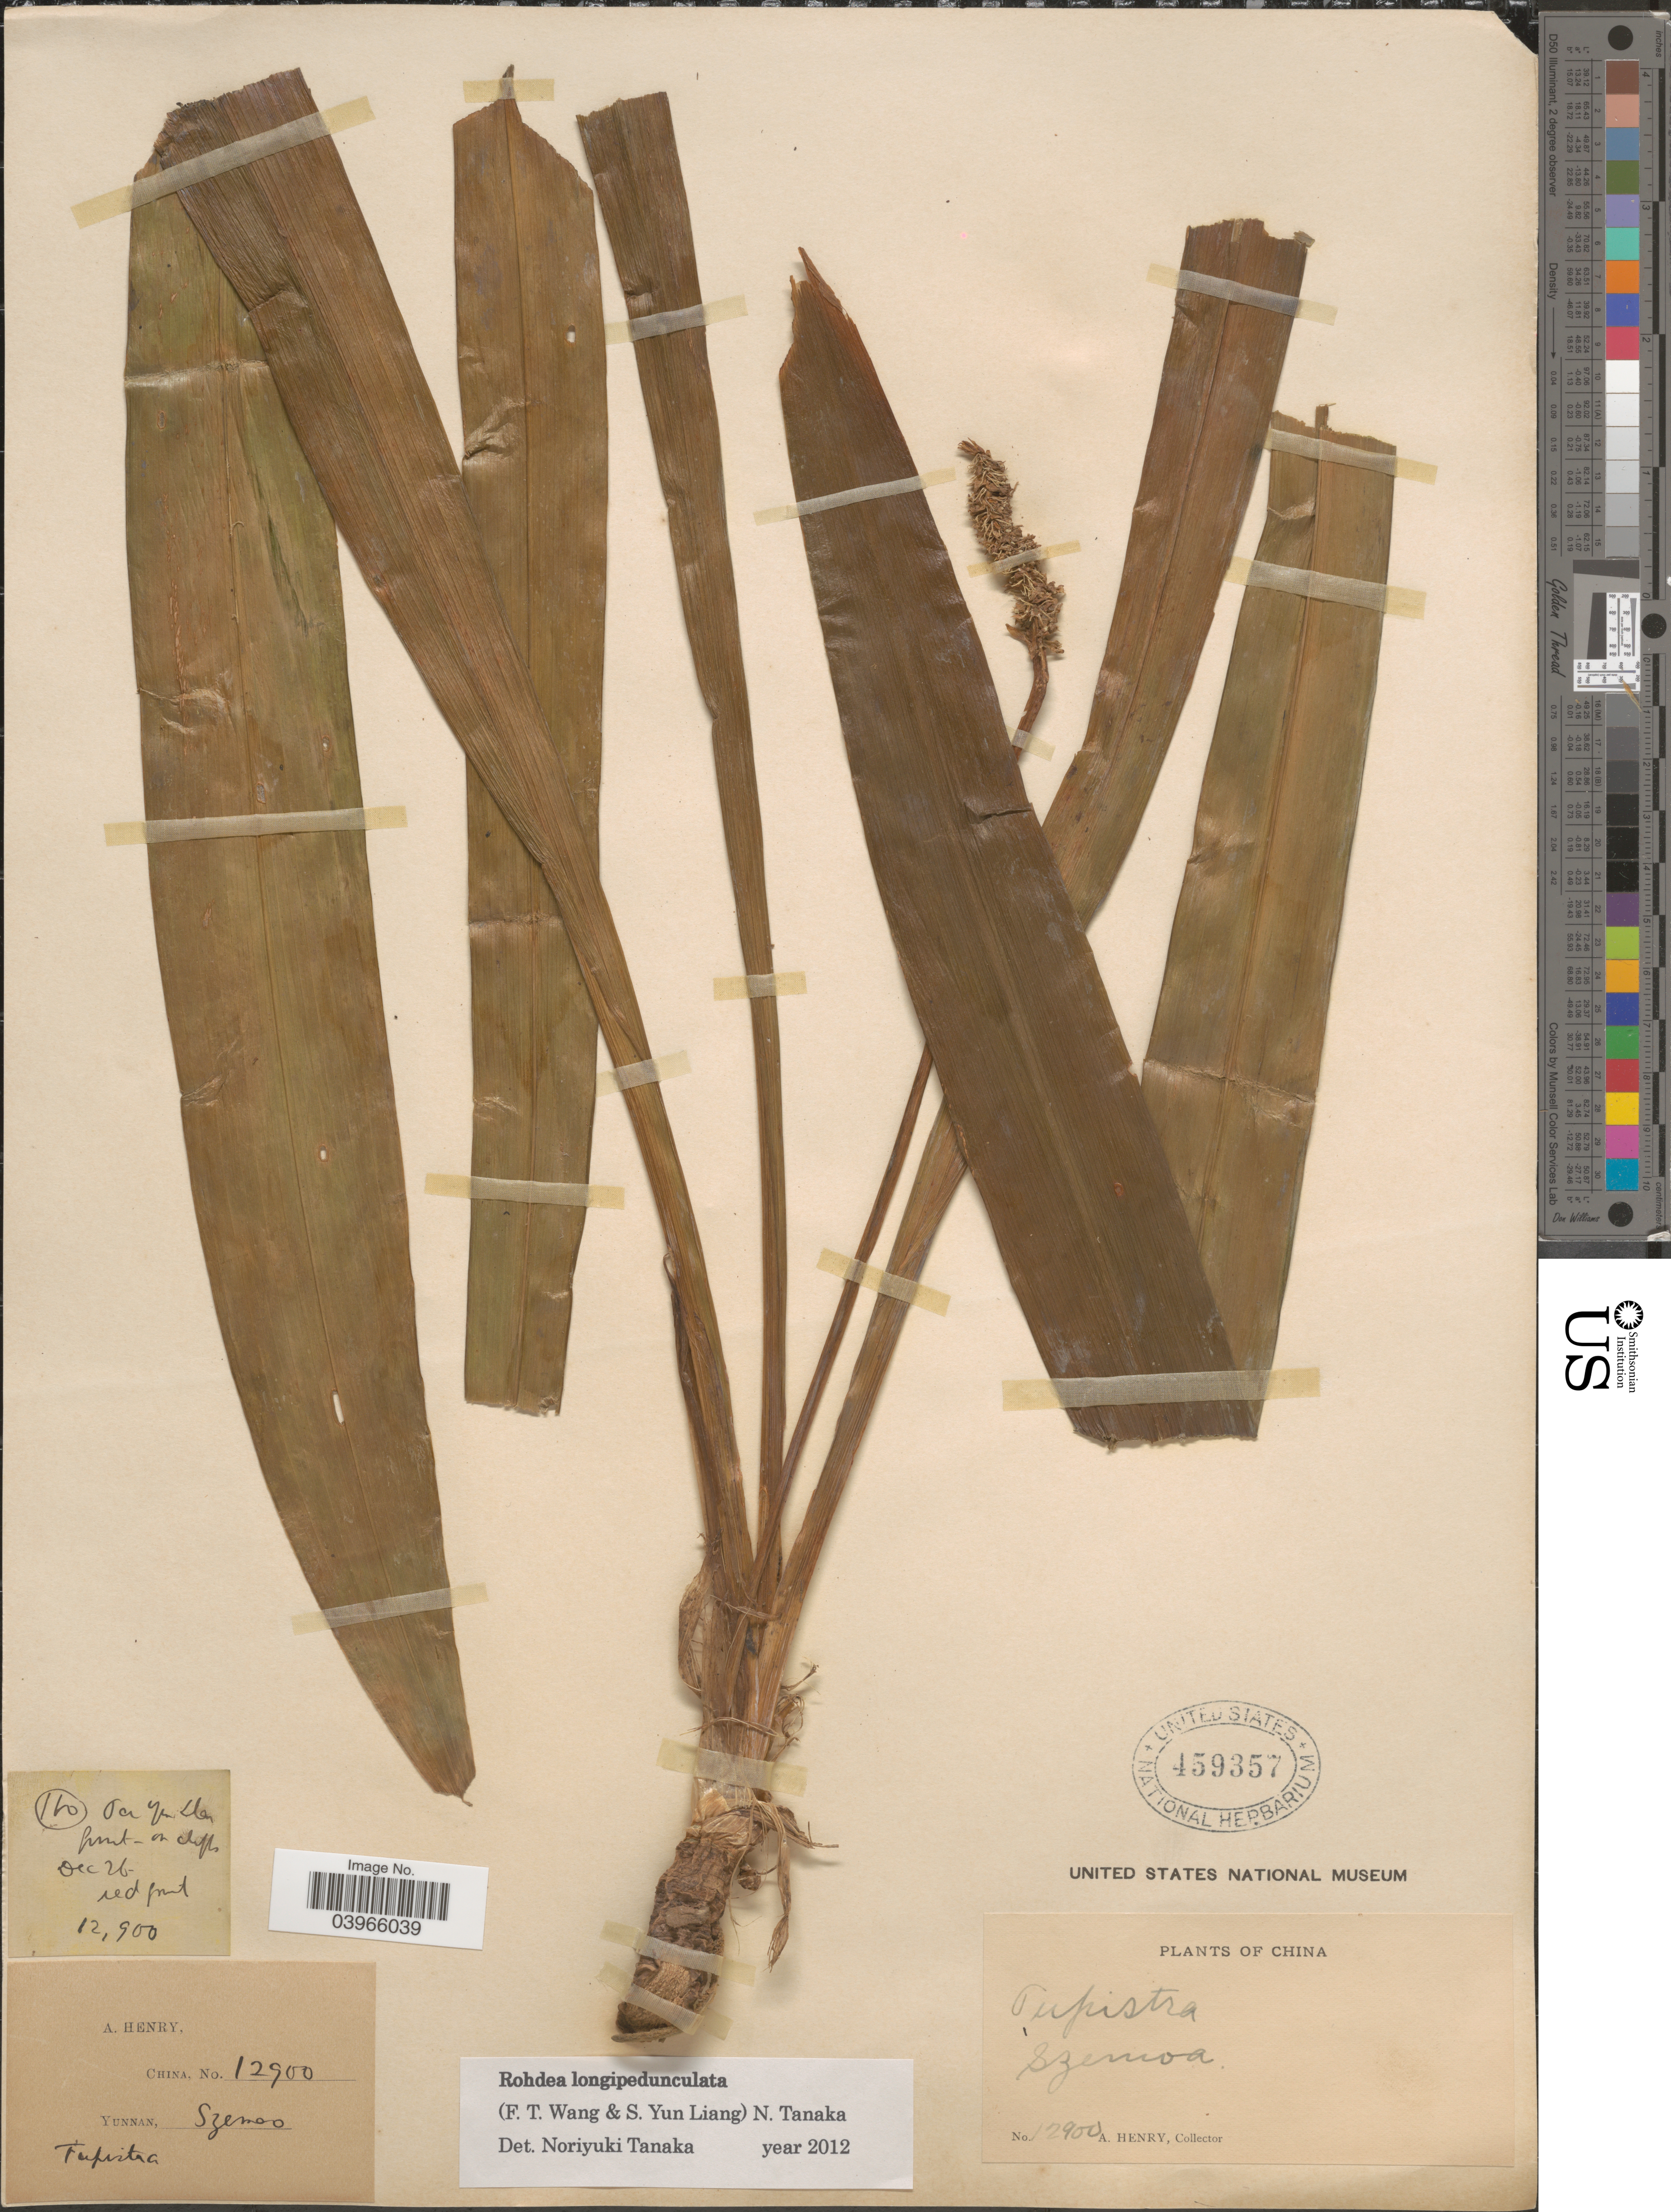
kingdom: Plantae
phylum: Tracheophyta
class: Liliopsida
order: Asparagales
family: Asparagaceae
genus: Rohdea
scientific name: Rohdea longipedunculata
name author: (F.T. Wang & Liang) N. Tanaka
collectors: A. Henry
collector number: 12900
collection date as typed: Transcribed d/m/y: /12/26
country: China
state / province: Yunnan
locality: Szemoa.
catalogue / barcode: US 459357